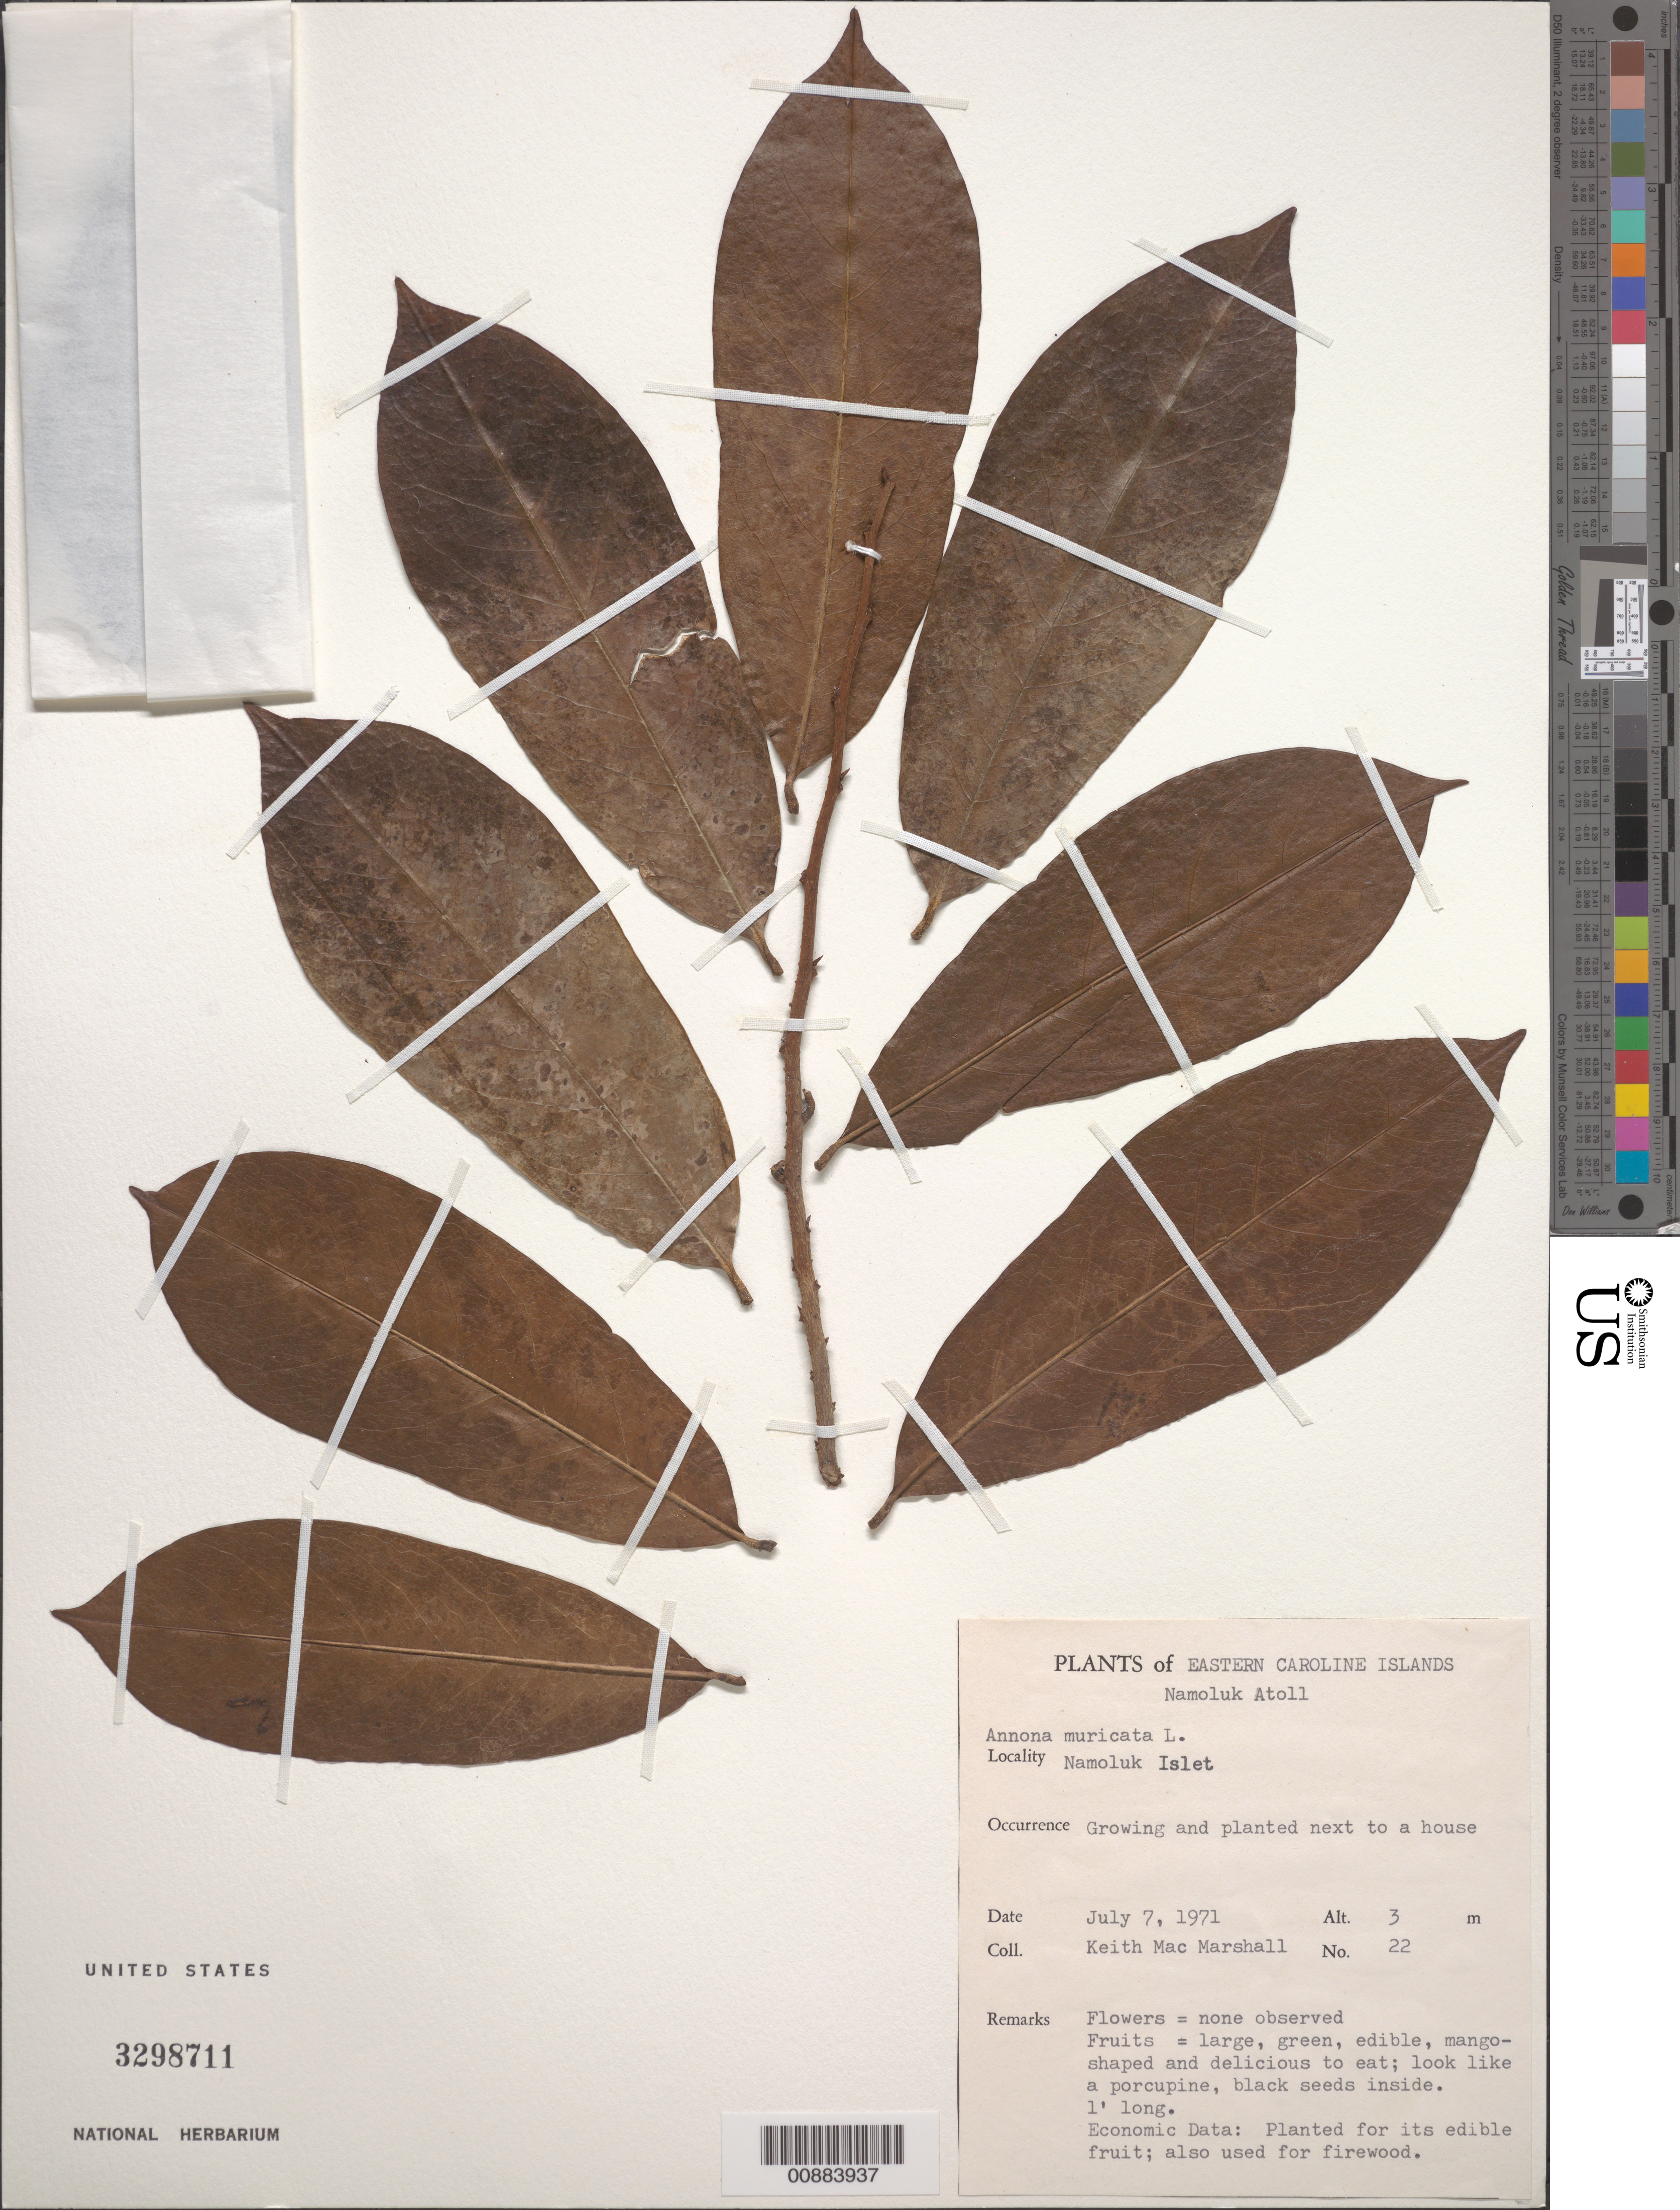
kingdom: Plantae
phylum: Tracheophyta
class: Magnoliopsida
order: Magnoliales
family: Annonaceae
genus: Annona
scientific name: Annona muricata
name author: L.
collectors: K. M. Marshall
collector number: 22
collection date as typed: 07 Jul 1971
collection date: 1971-07-07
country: Micronesia, Federated States of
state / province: Truk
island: Namokuk [Namoluk] Atoll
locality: Namoluk Atoll, Namoluk Islet. Growing next to a house.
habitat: Planted next to a house.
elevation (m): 3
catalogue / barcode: US 3298711